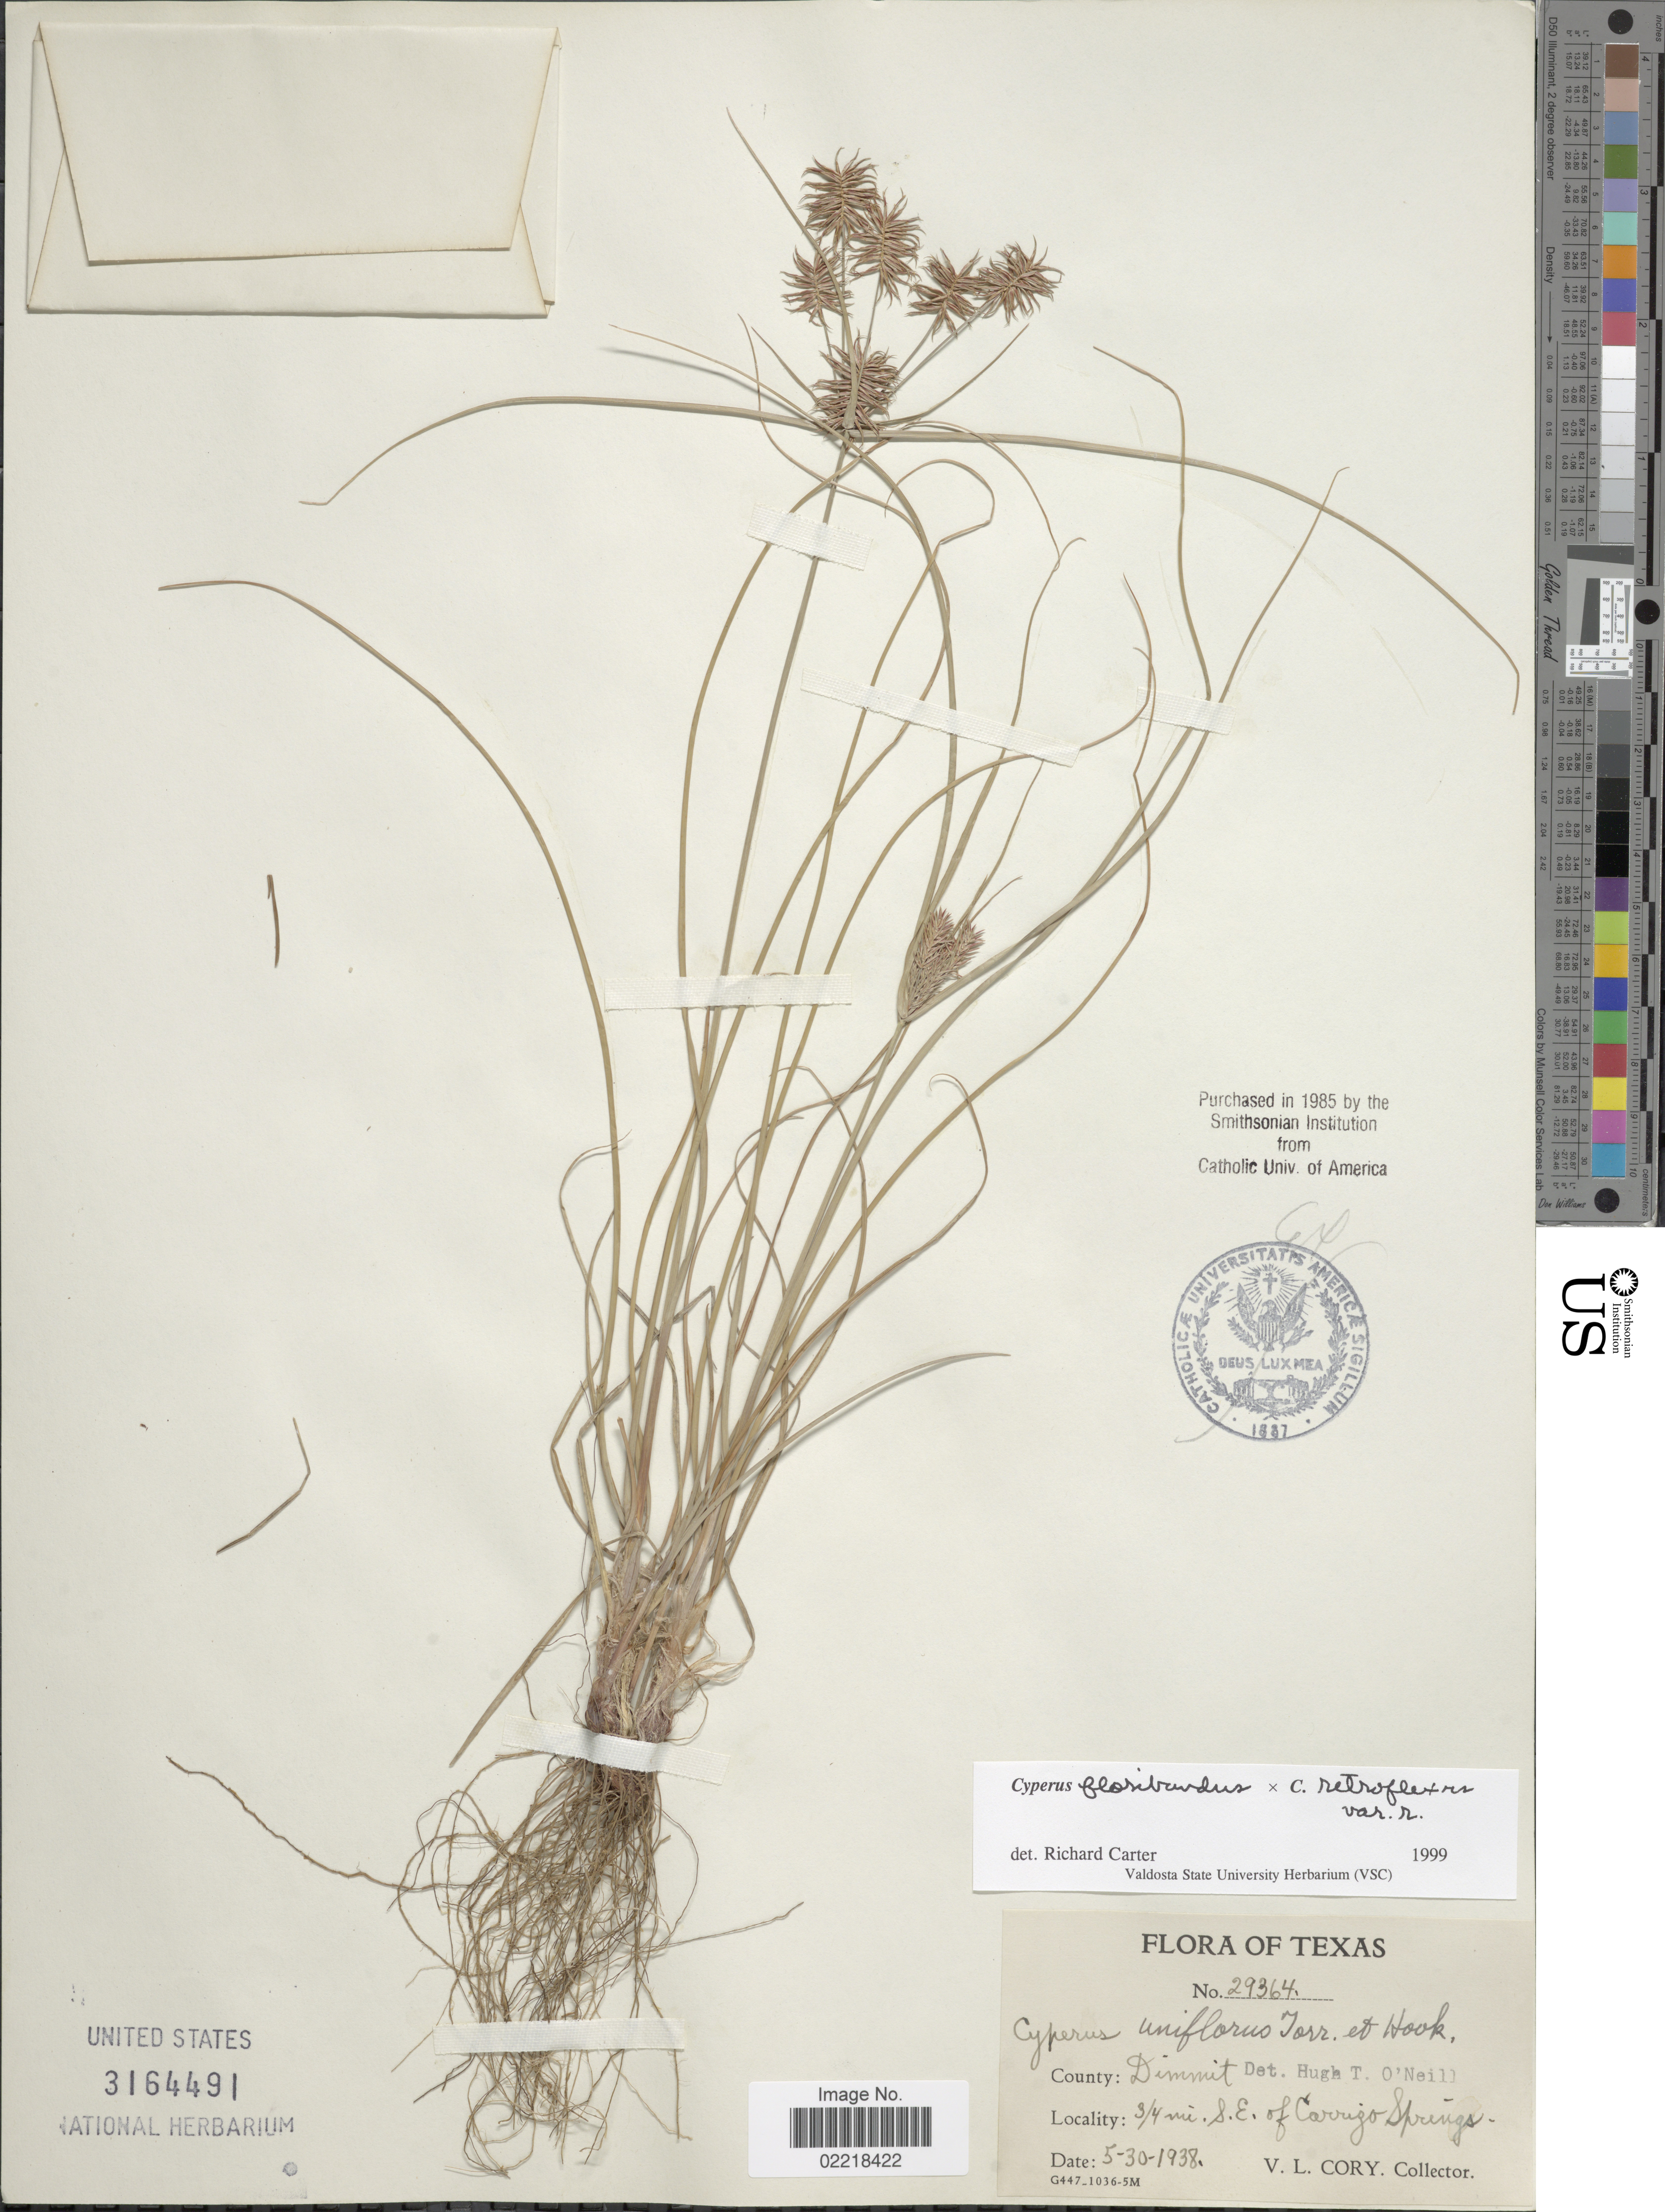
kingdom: Plantae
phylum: Tracheophyta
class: Liliopsida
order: Poales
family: Cyperaceae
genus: Cyperus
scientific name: Cyperus retroflexus var. retroflexus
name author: Buckley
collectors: V. Cory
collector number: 29364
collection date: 1938-05-30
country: United States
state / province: Texas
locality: County: Dimmit, 3/4 mi. S.E. of Carrigo Springs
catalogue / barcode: US 3164491